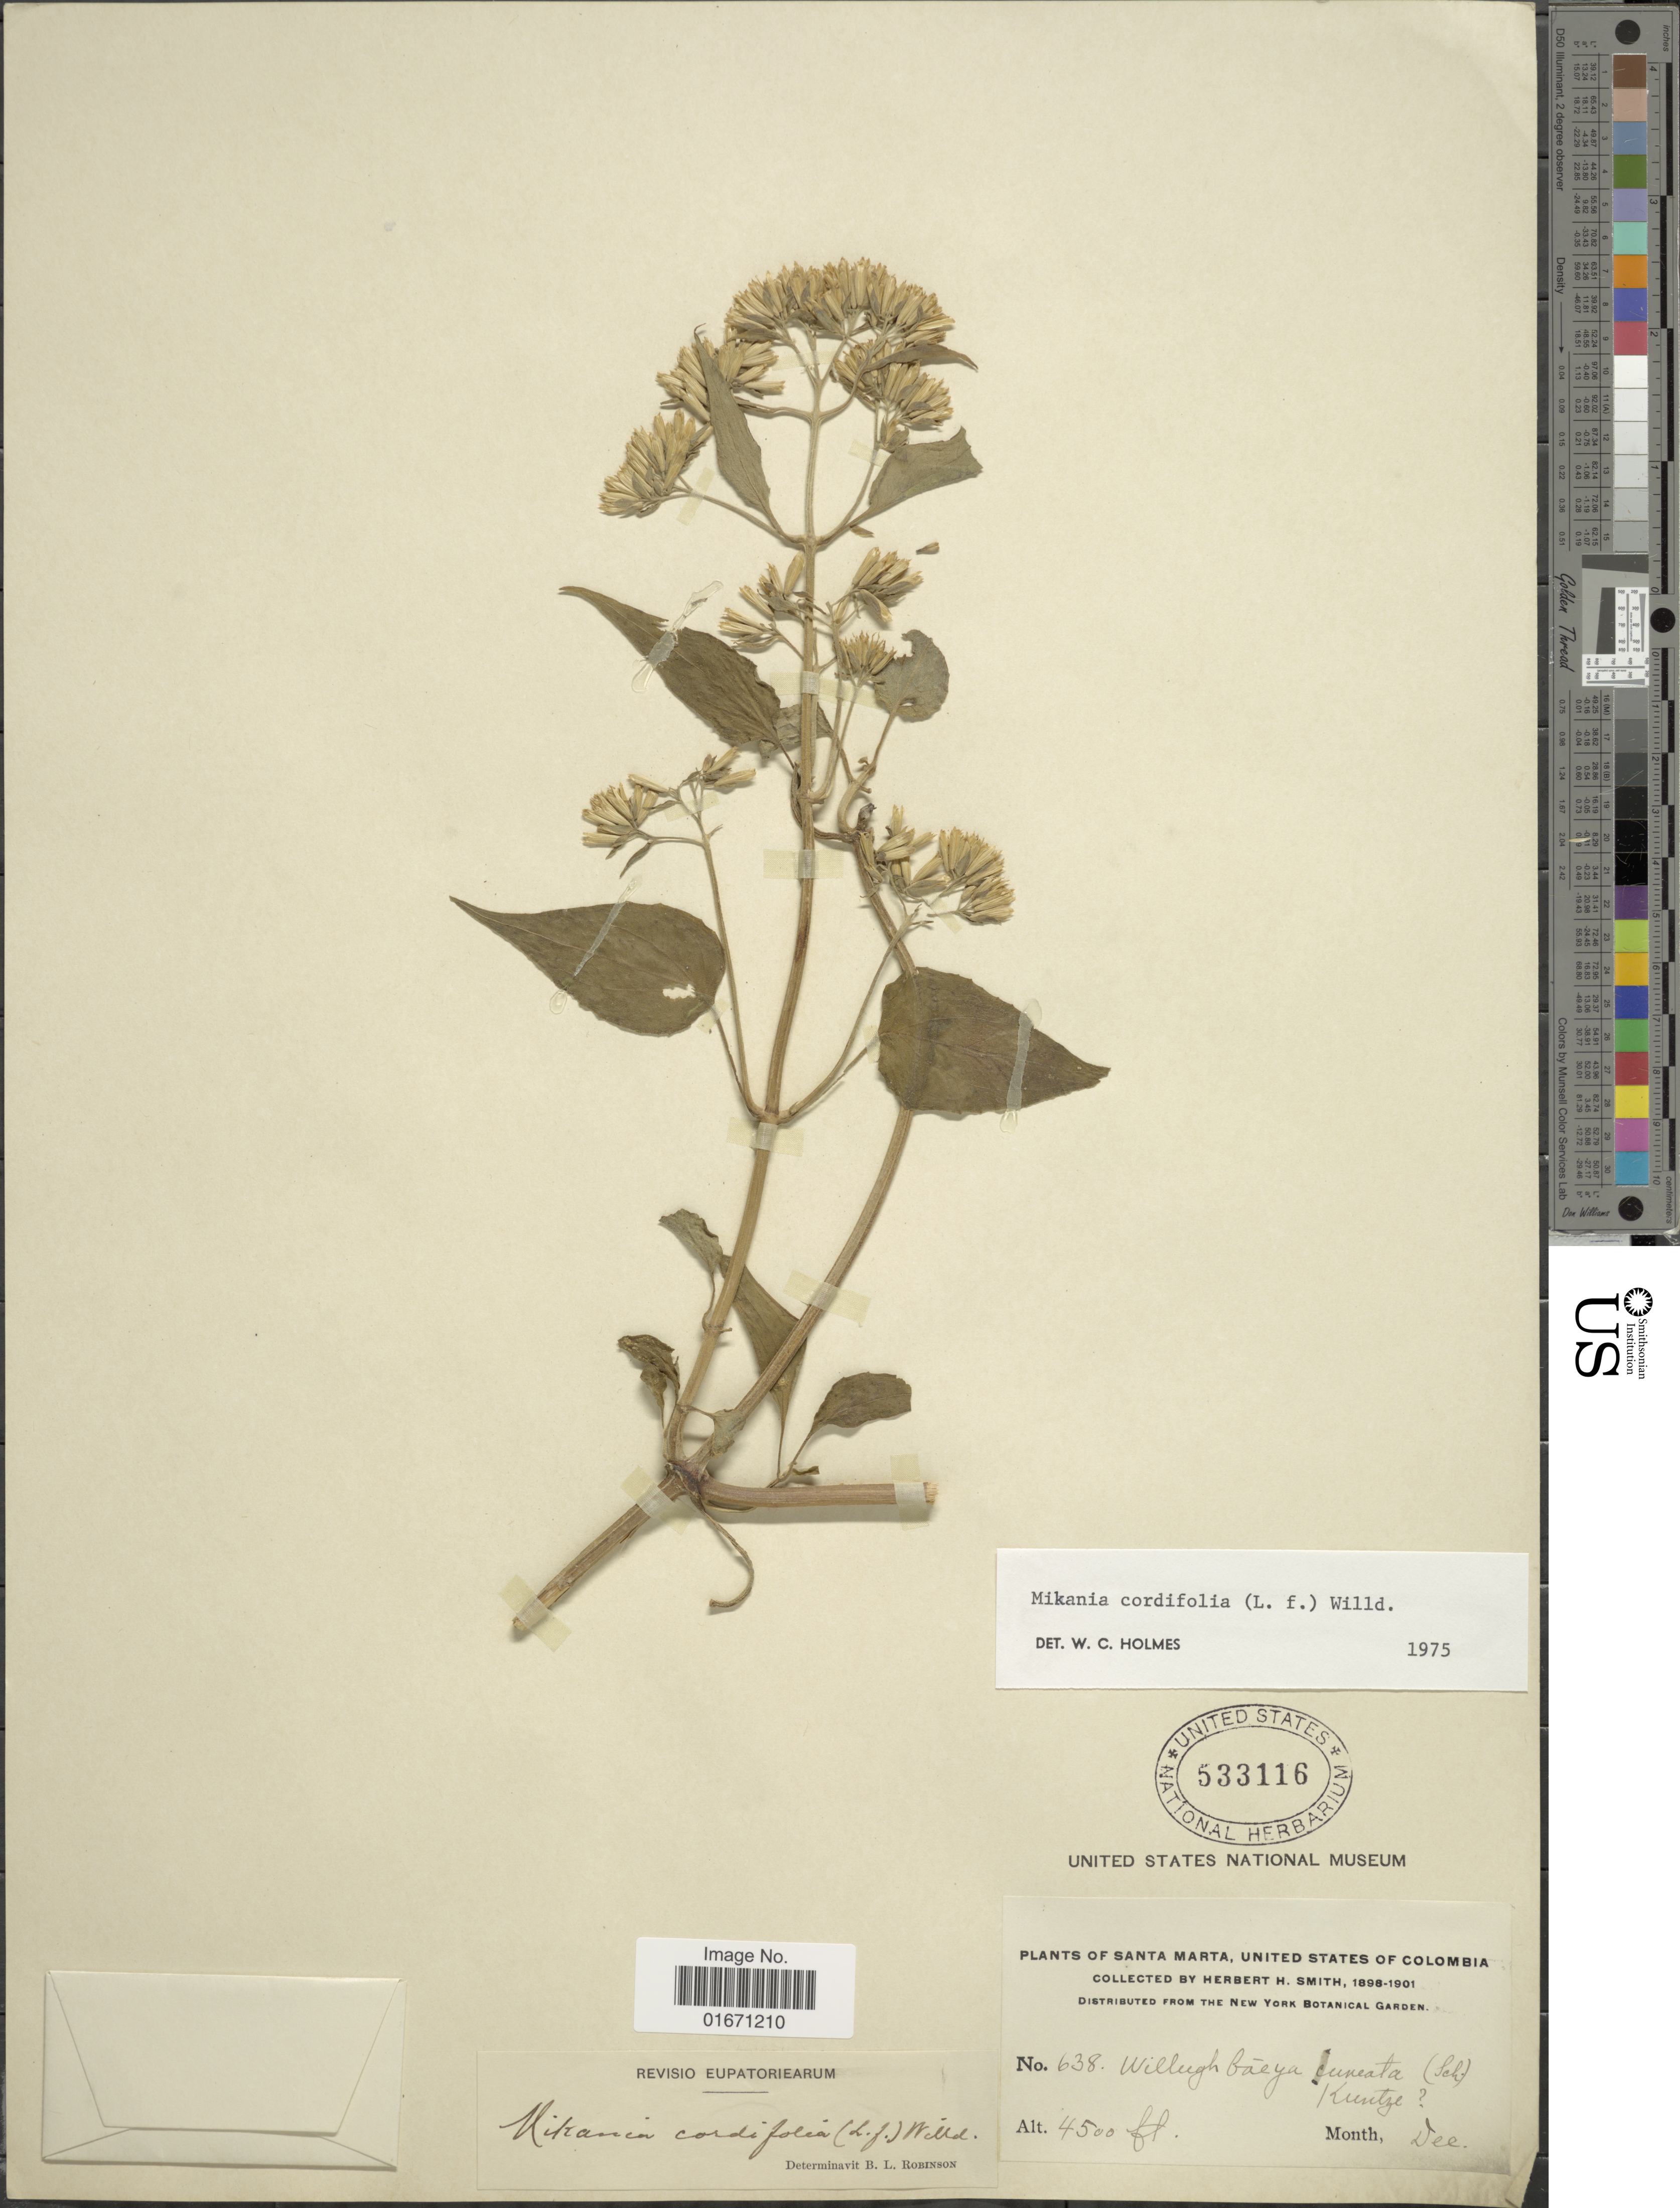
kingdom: Plantae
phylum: Tracheophyta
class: Magnoliopsida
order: Asterales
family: Asteraceae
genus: Mikania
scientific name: Mikania cordifolia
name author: Kunth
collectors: Herbert H. Smith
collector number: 638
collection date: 1898-12/1901-12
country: Colombia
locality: Santa Marta, United States of Colombia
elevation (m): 1372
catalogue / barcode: US 533116